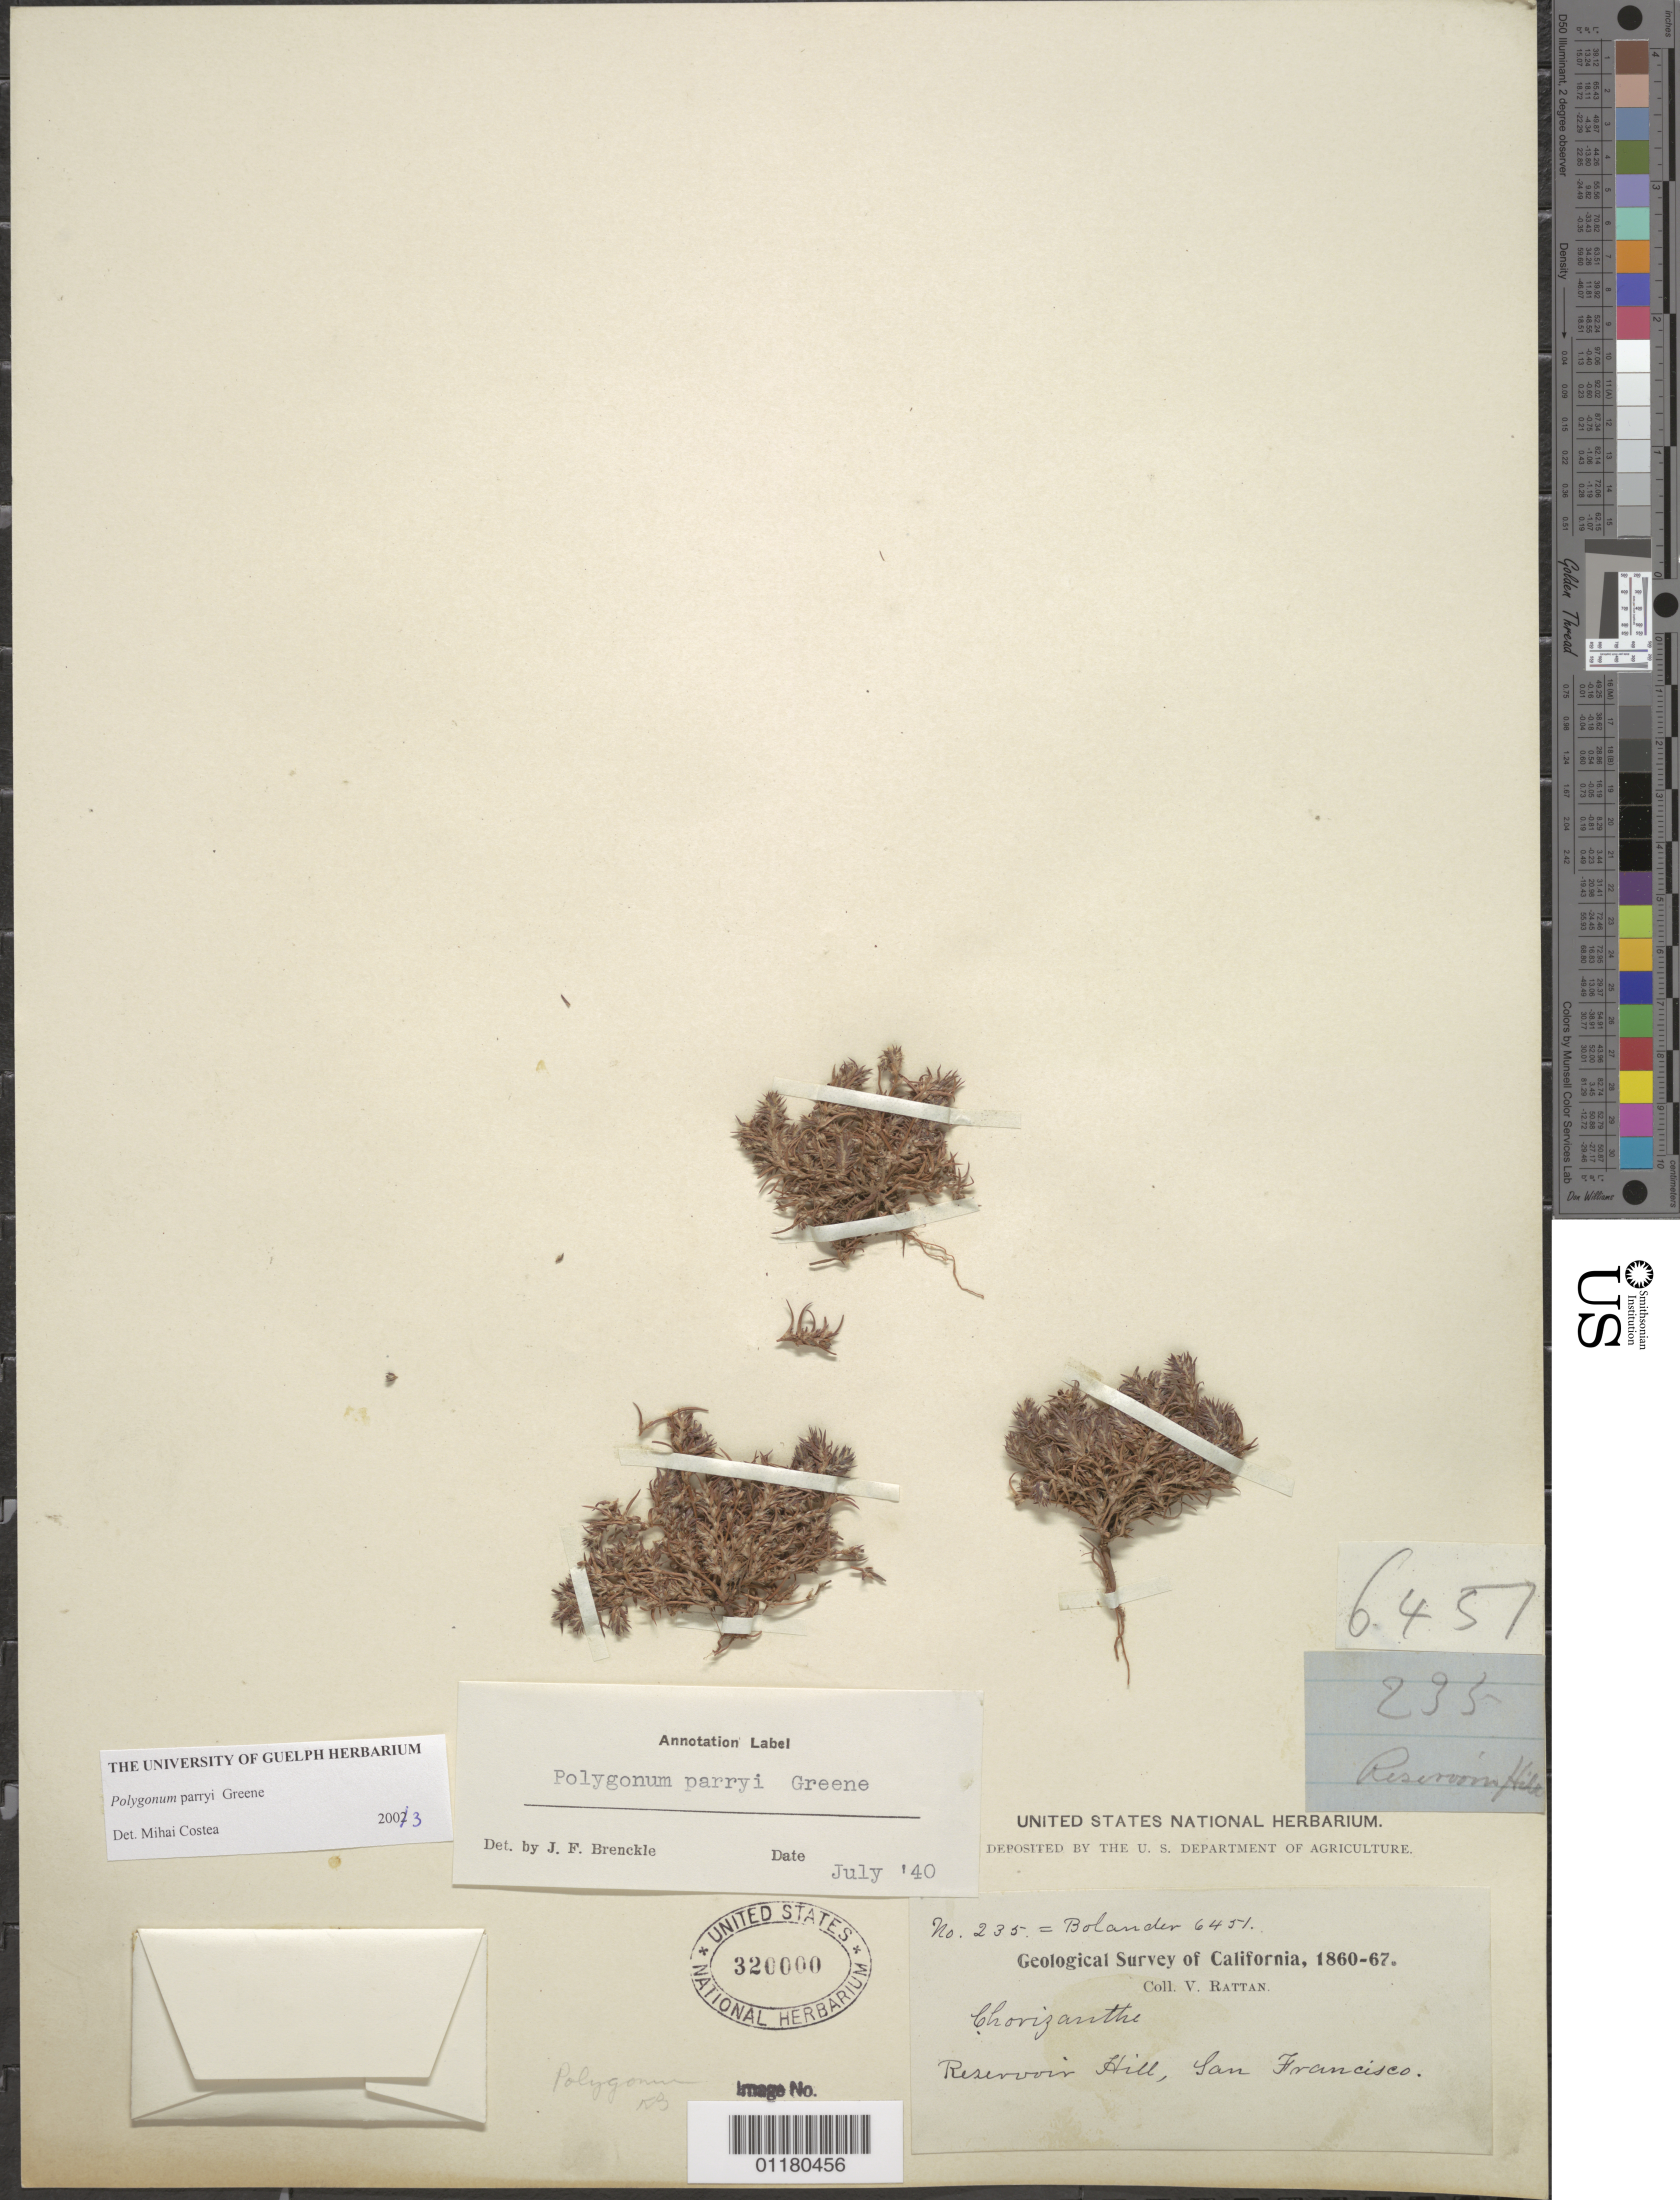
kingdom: Plantae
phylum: Tracheophyta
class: Magnoliopsida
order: Caryophyllales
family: Polygonaceae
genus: Polygonum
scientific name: Polygonum parryi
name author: Greene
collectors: V. Rattan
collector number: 235=Bolander 6451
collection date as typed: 1860 to -- --- 1867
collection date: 1860/1867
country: United States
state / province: California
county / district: San Francisco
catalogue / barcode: US 320000